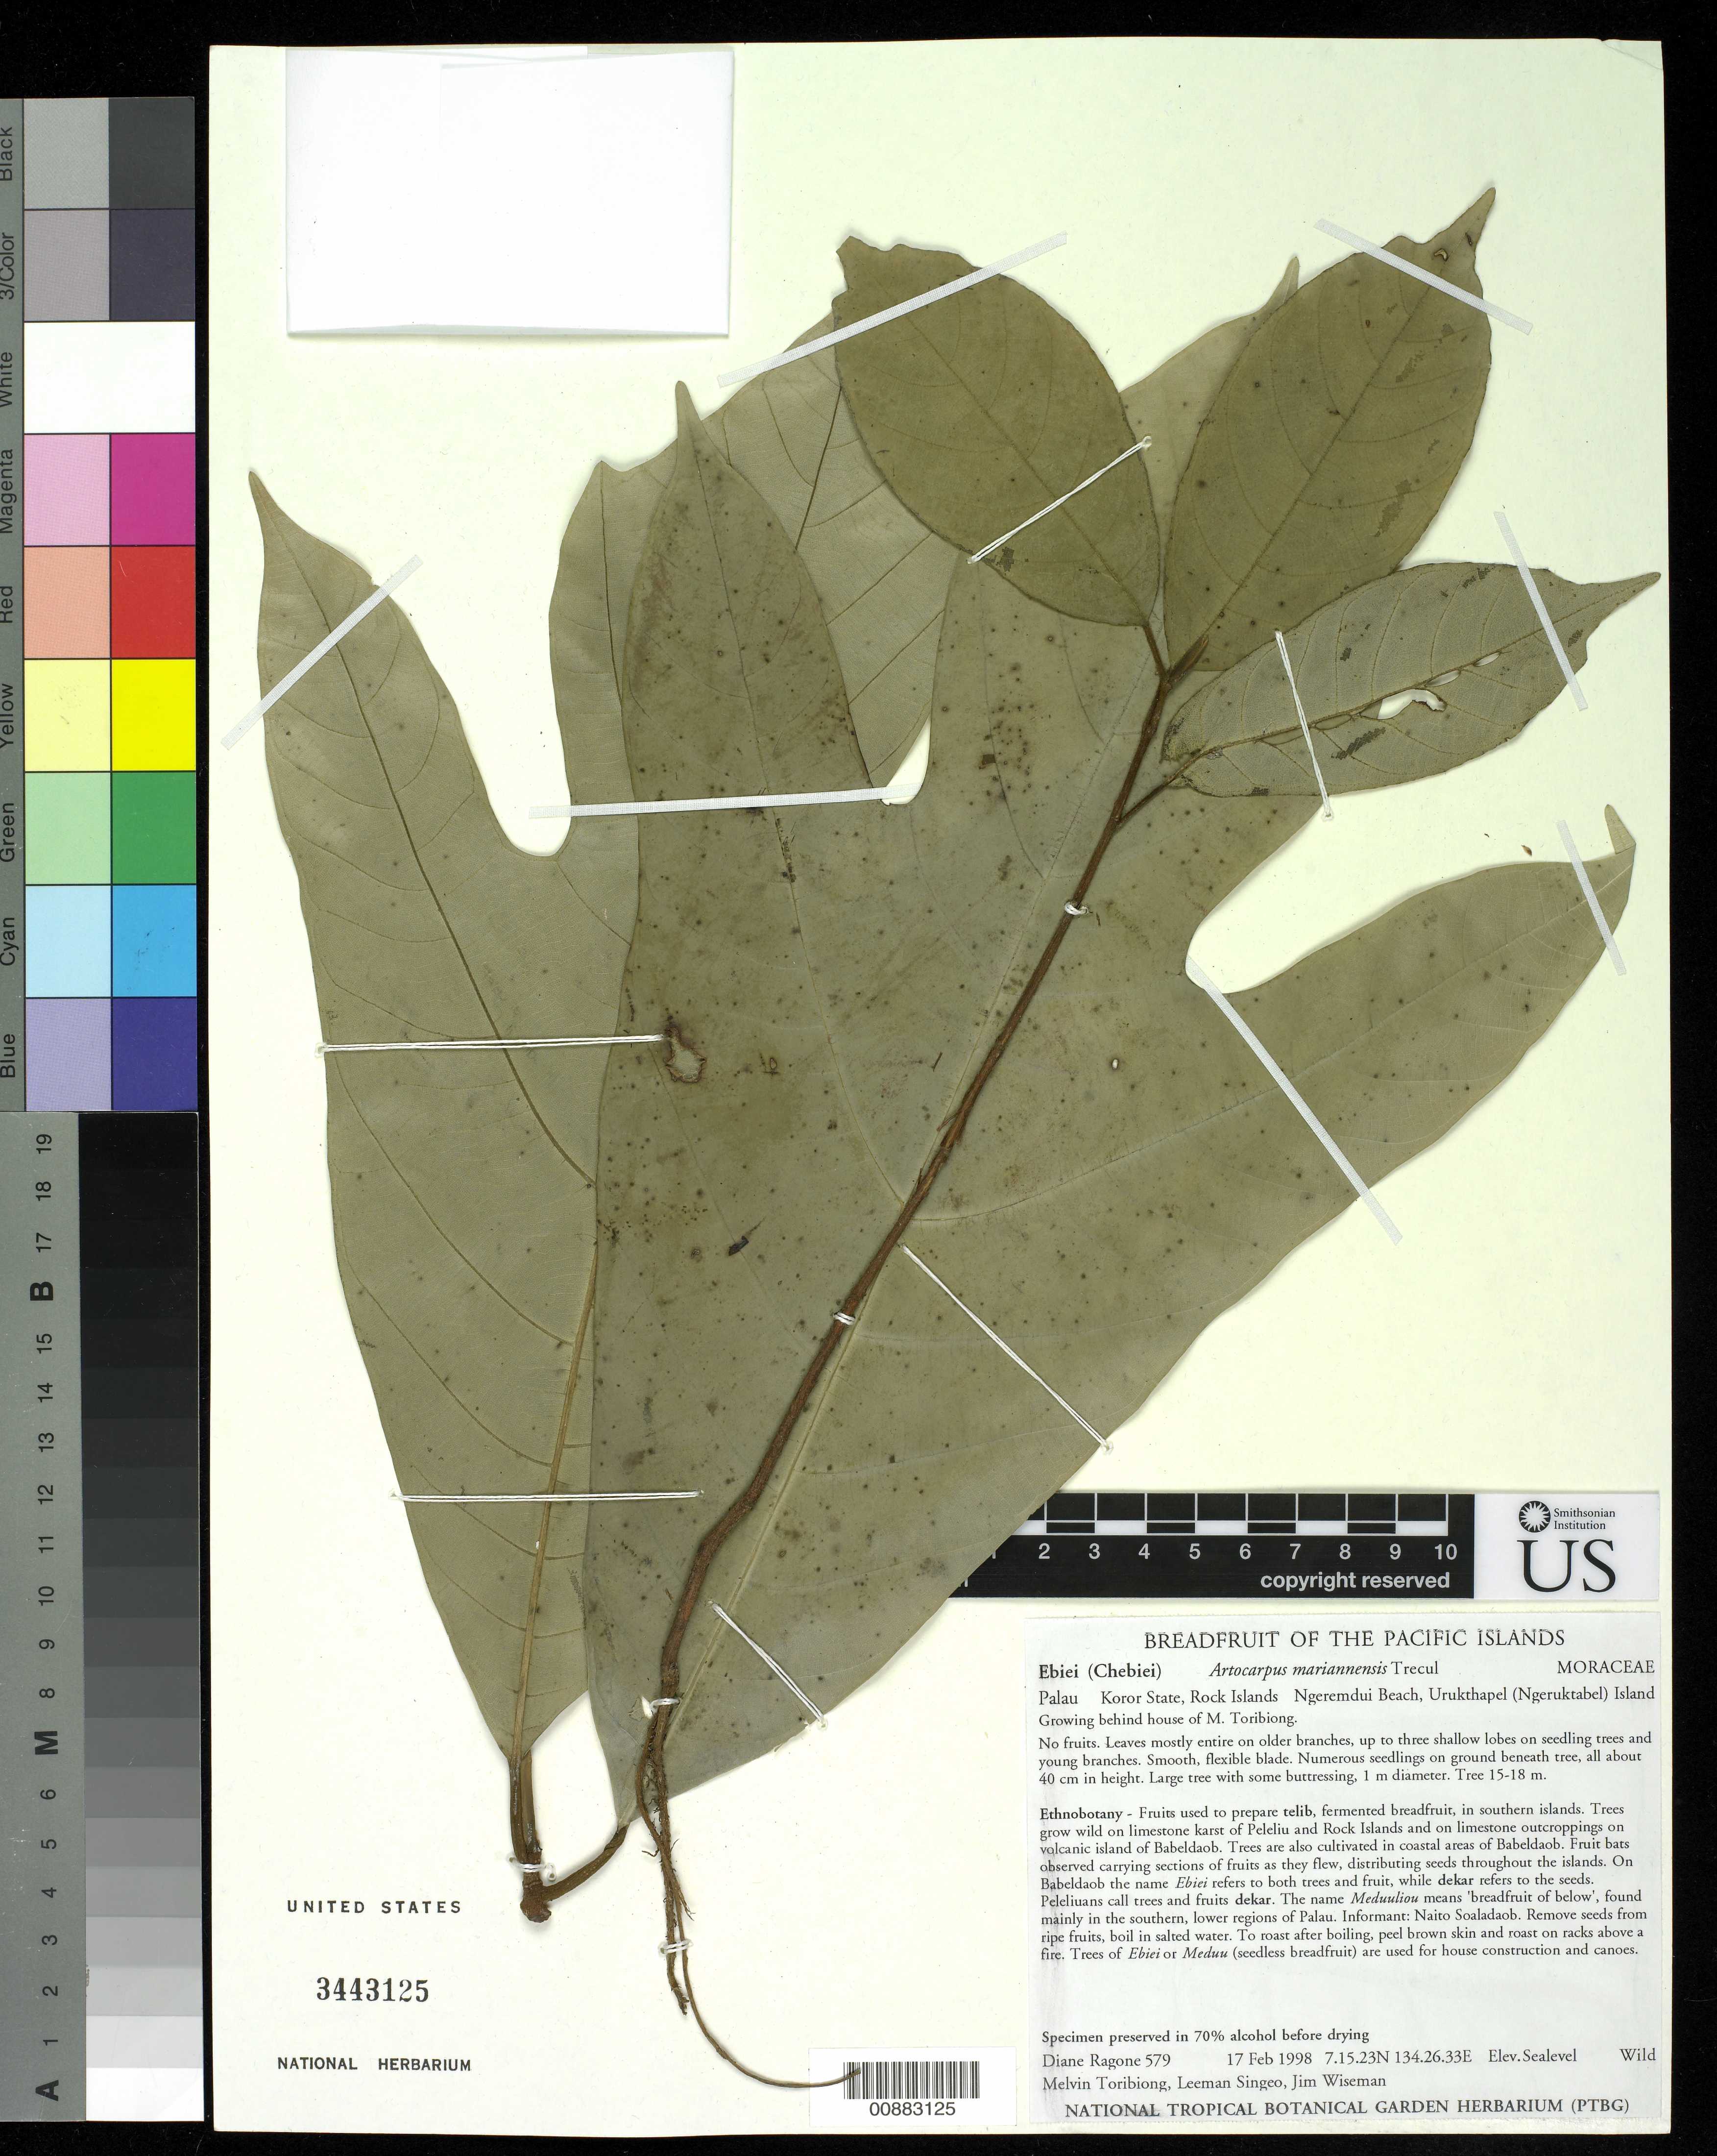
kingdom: Plantae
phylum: Tracheophyta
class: Magnoliopsida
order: Rosales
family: Moraceae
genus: Artocarpus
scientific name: Artocarpus mariannensis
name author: Trécul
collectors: D. Ragone, M. Toribiong, L. Singeo & J. Wiseman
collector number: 579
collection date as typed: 17 Feb 1998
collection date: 1998-02-17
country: Palau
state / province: Koror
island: Ngeruktabel [Urukthapel]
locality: Koror state, Rock Islands, Ngeremdui beach, growing behind house of M. Toribiong (Ngeruktabel island)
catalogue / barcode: US 3443125